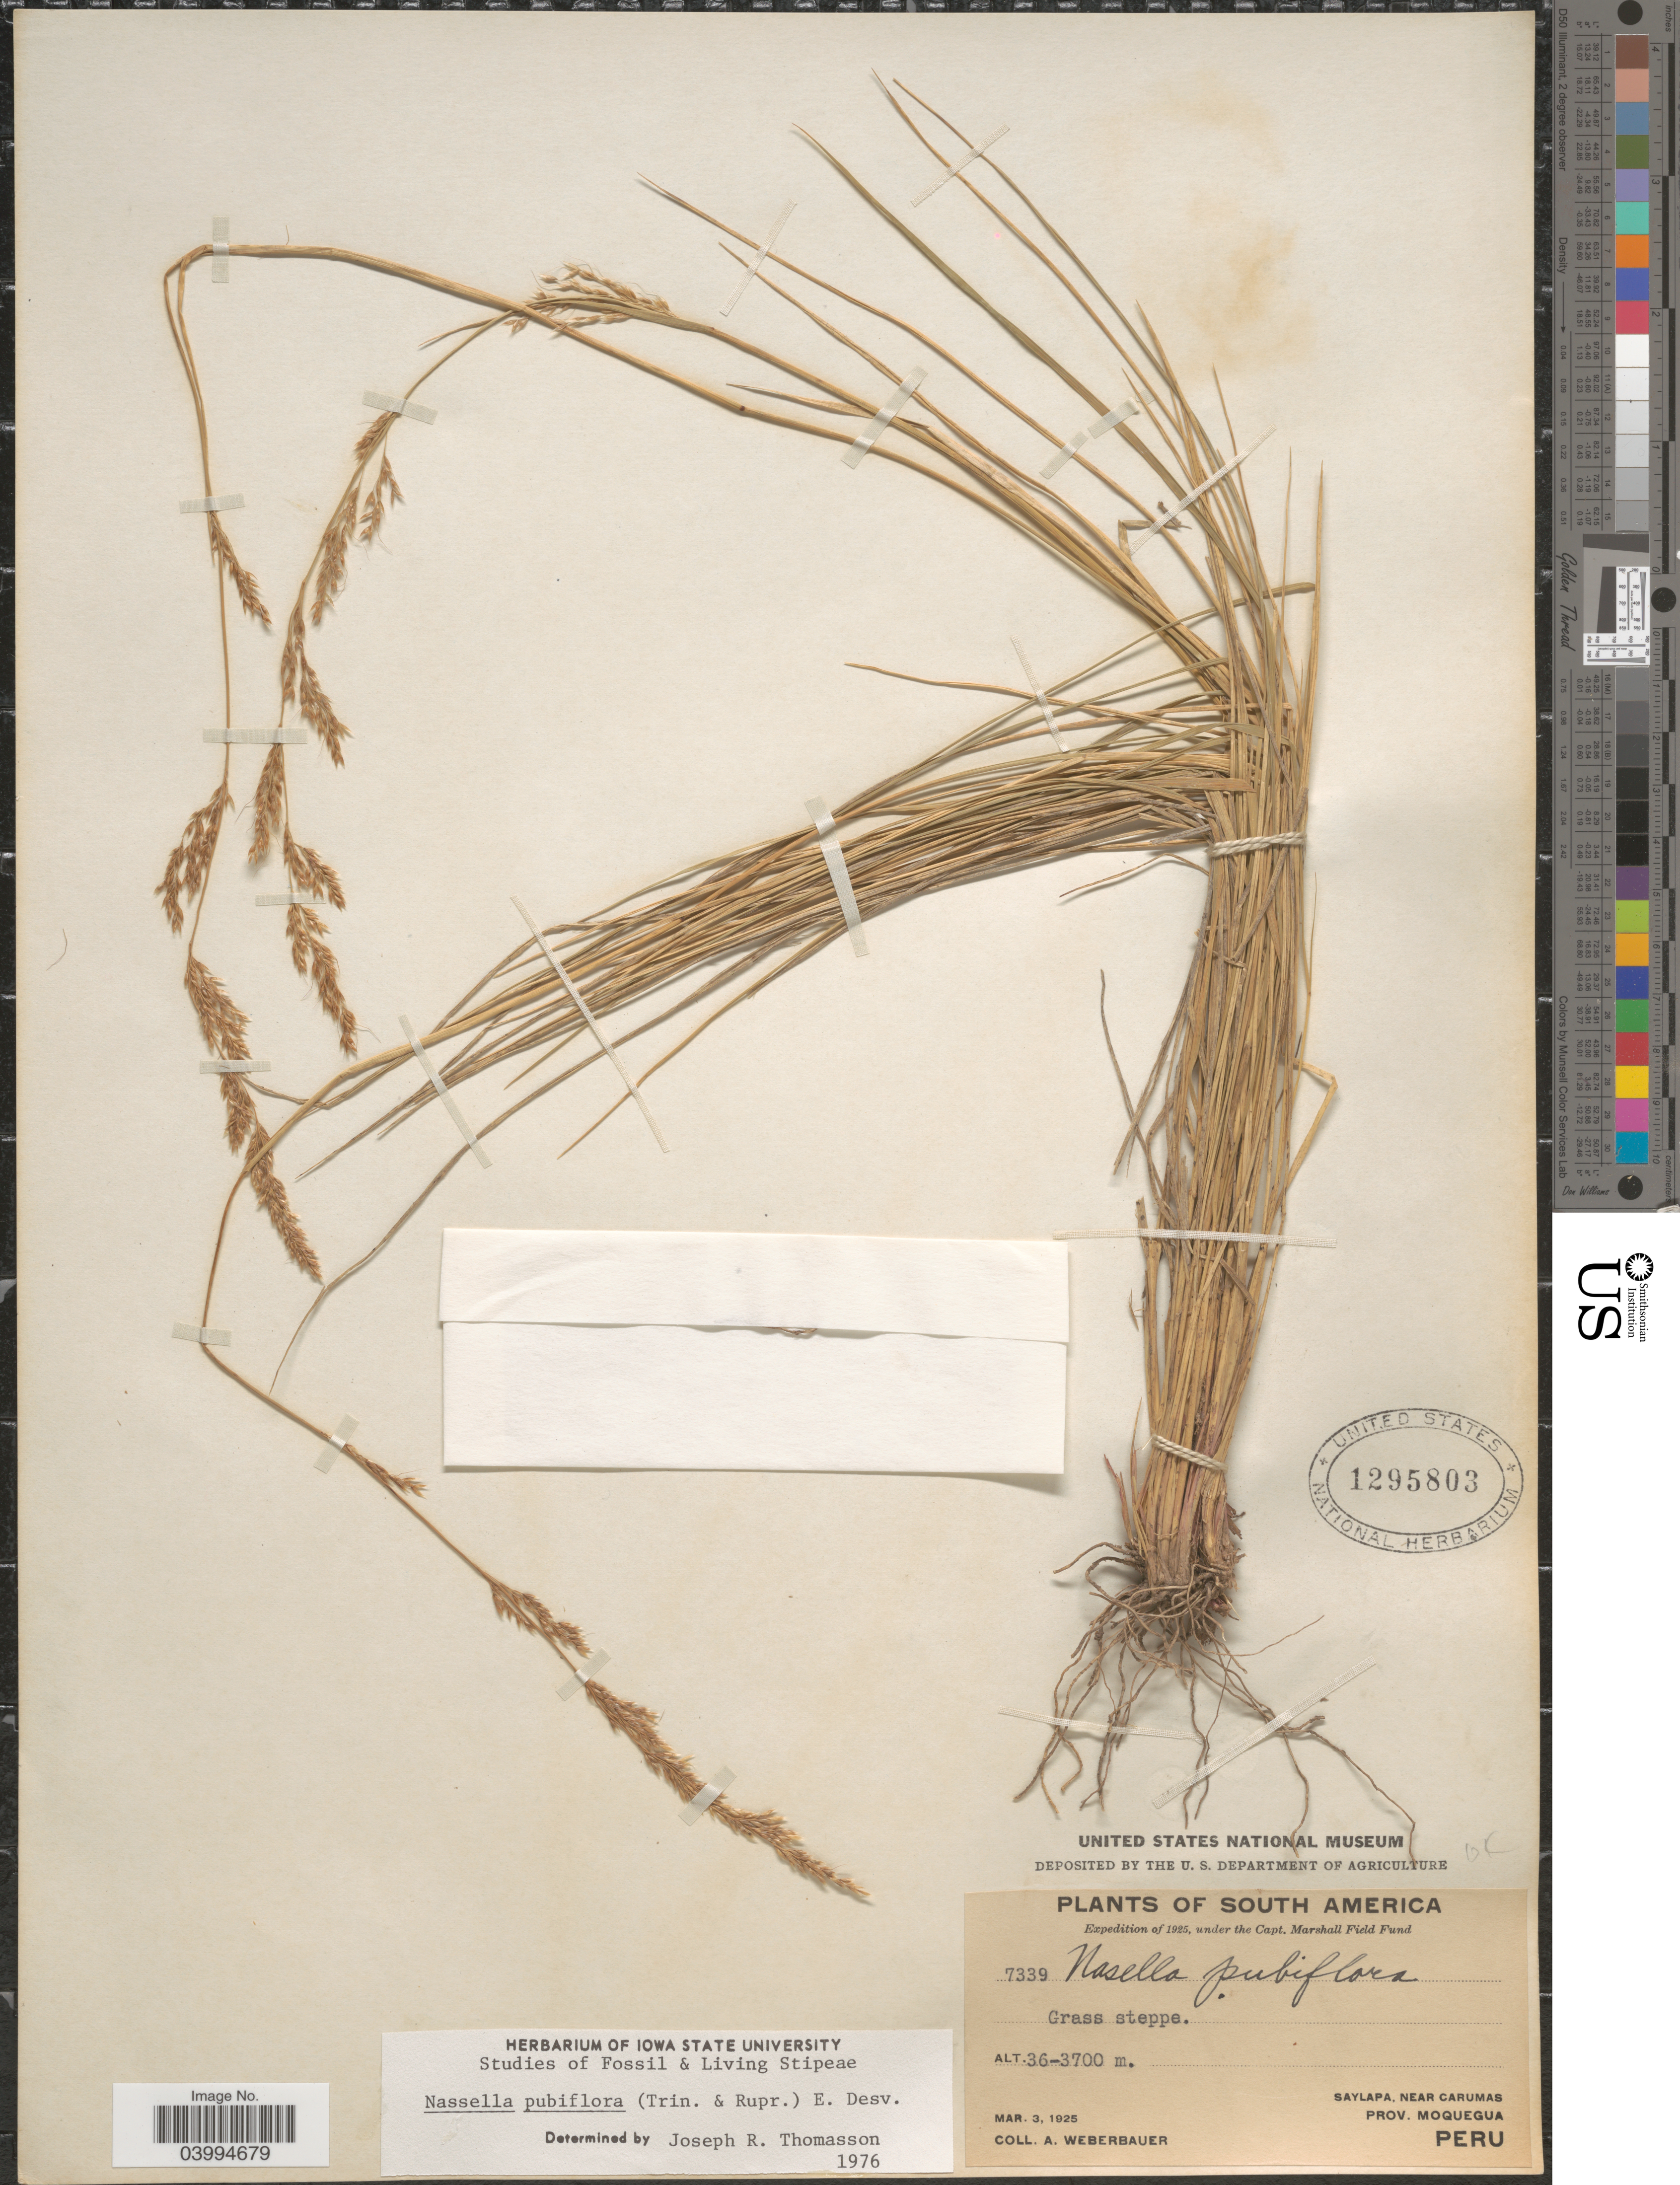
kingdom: Plantae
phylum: Tracheophyta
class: Liliopsida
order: Poales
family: Poaceae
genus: Nassella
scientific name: Nassella pubiflora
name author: (Trin. & Rupr.) É. Desv.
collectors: A. Weberbauer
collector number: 7339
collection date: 1925-03-03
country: Peru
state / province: Moquegua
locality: Saylapa, near Carumas.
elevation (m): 3600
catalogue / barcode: US 1295803